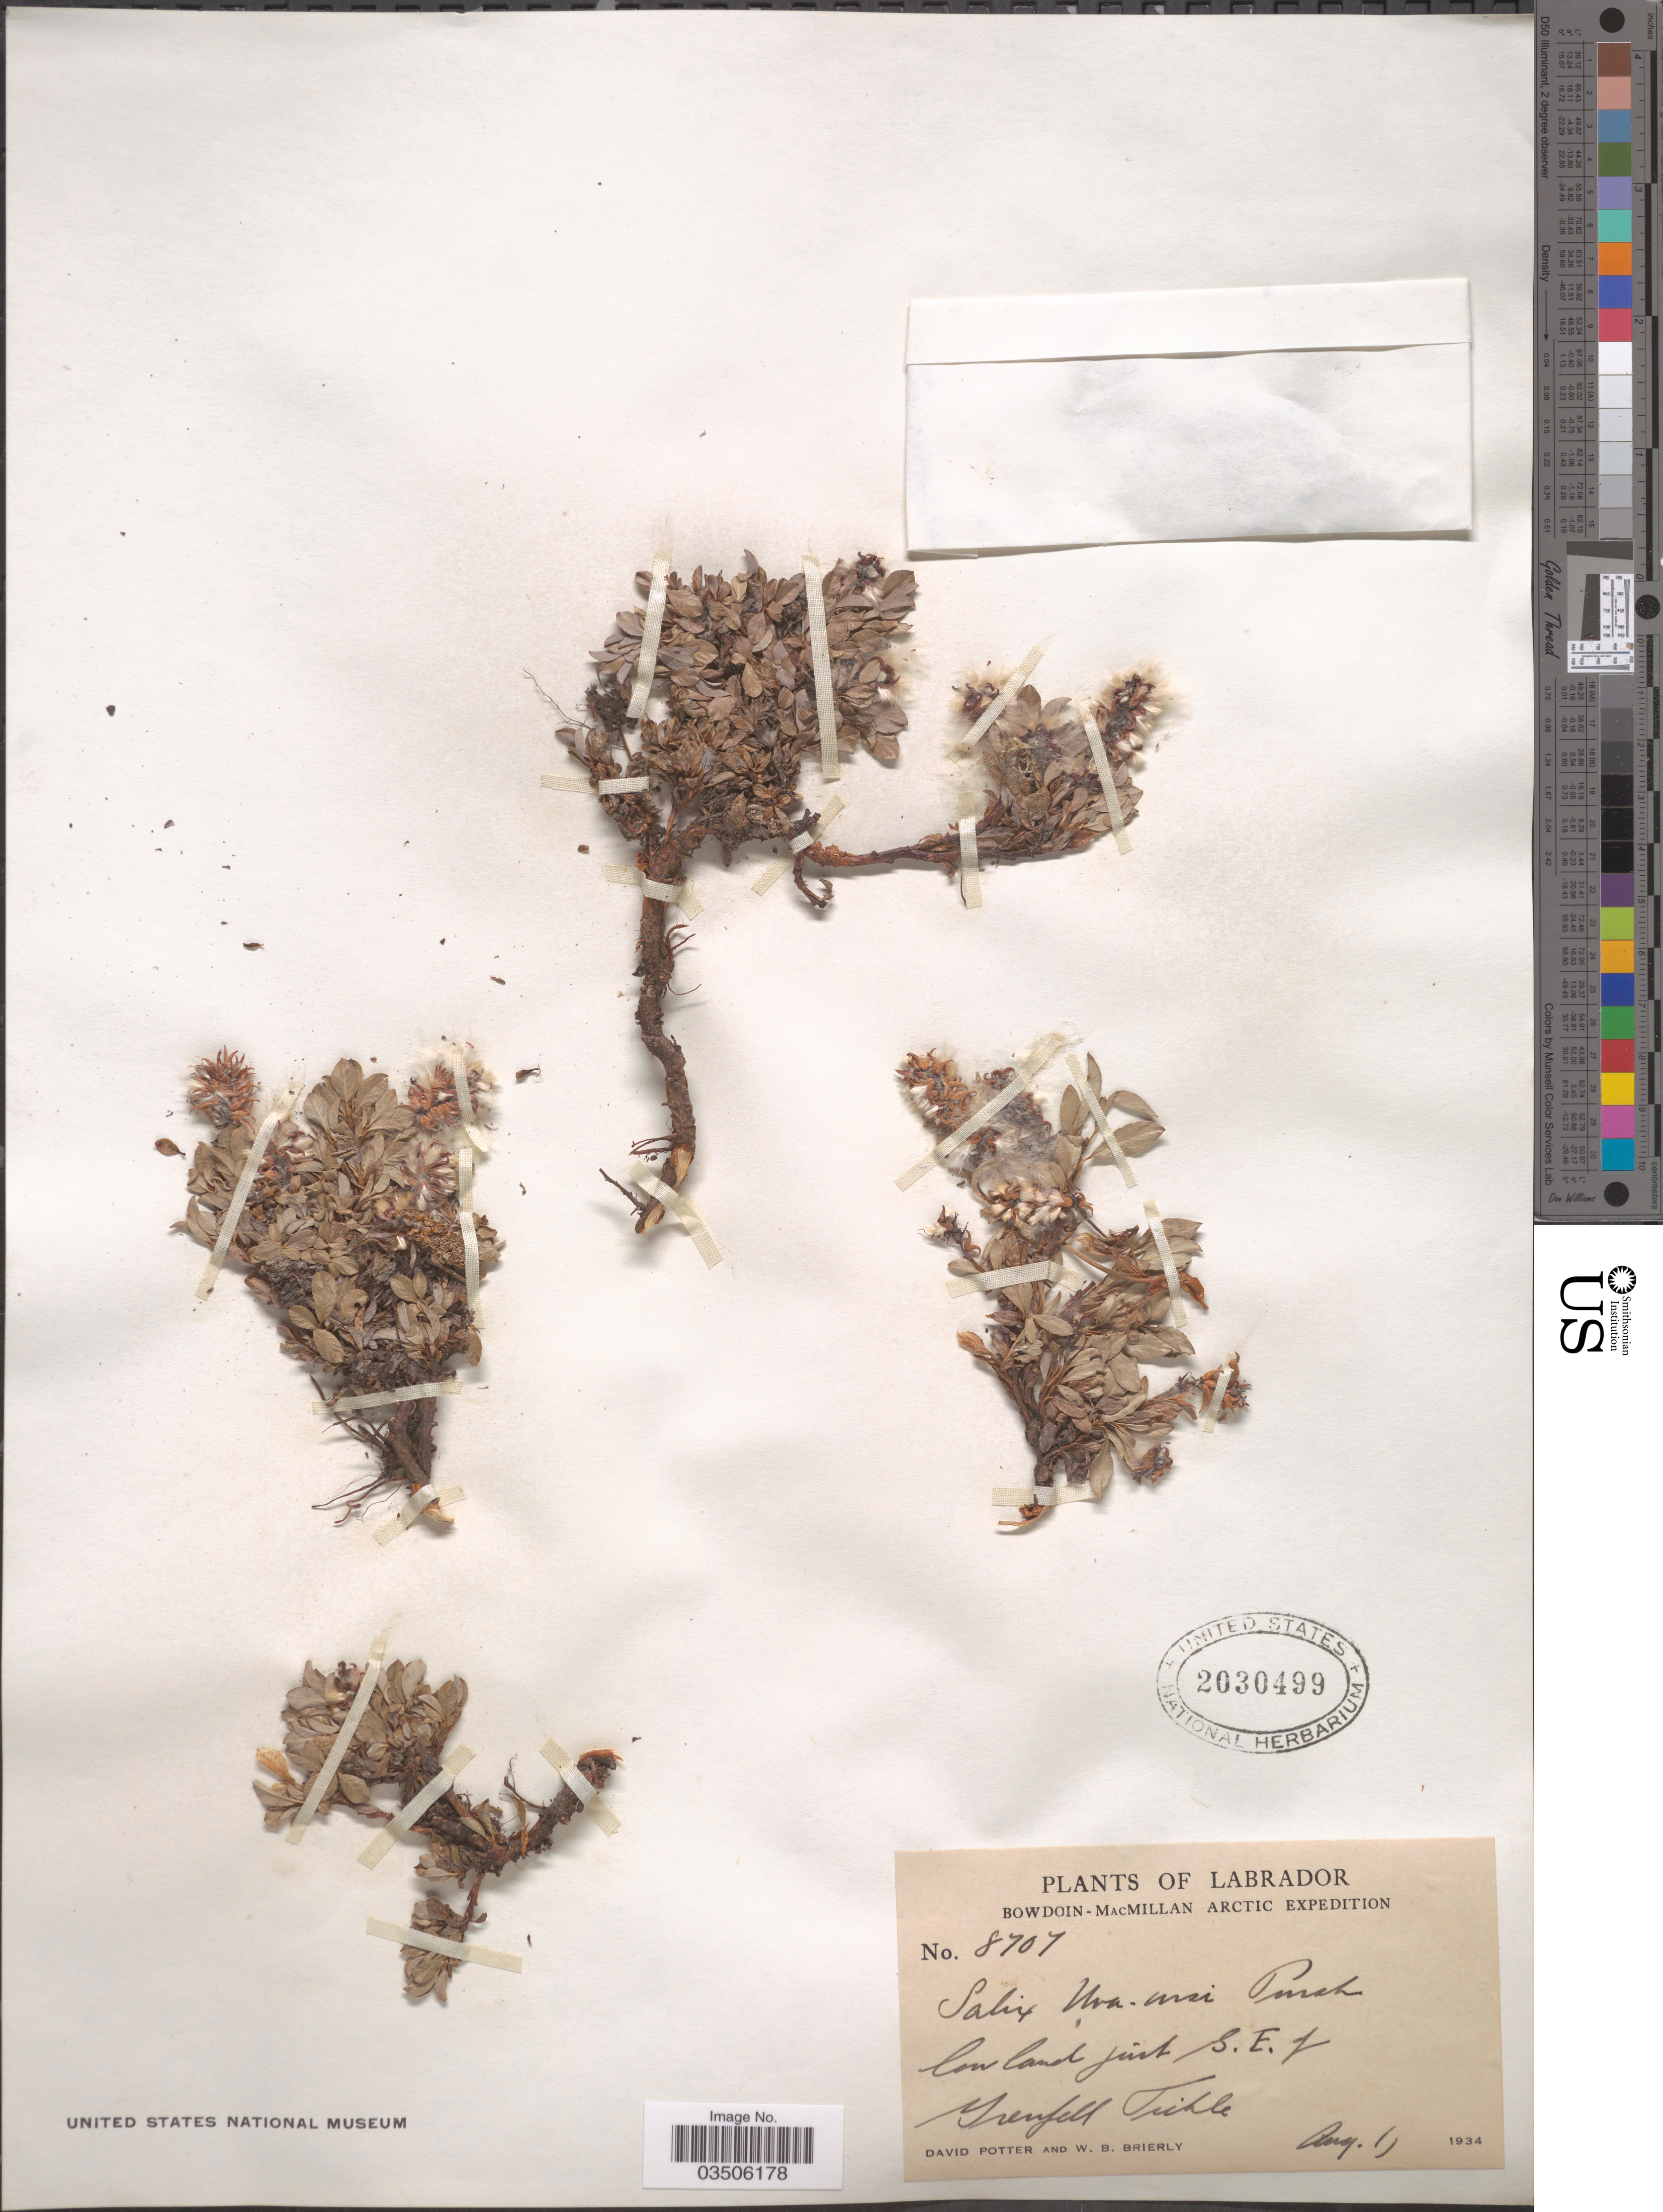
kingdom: Plantae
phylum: Tracheophyta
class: Magnoliopsida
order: Malpighiales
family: Salicaceae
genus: Salix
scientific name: Salix uva-ursi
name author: Pursh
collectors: D. Potter & W. Brierly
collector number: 8707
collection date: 1934-08-01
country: Canada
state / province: Newfoundland and Labrador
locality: Labrador. Just S.E. of Grenfell Tickle.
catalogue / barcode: US 2030499